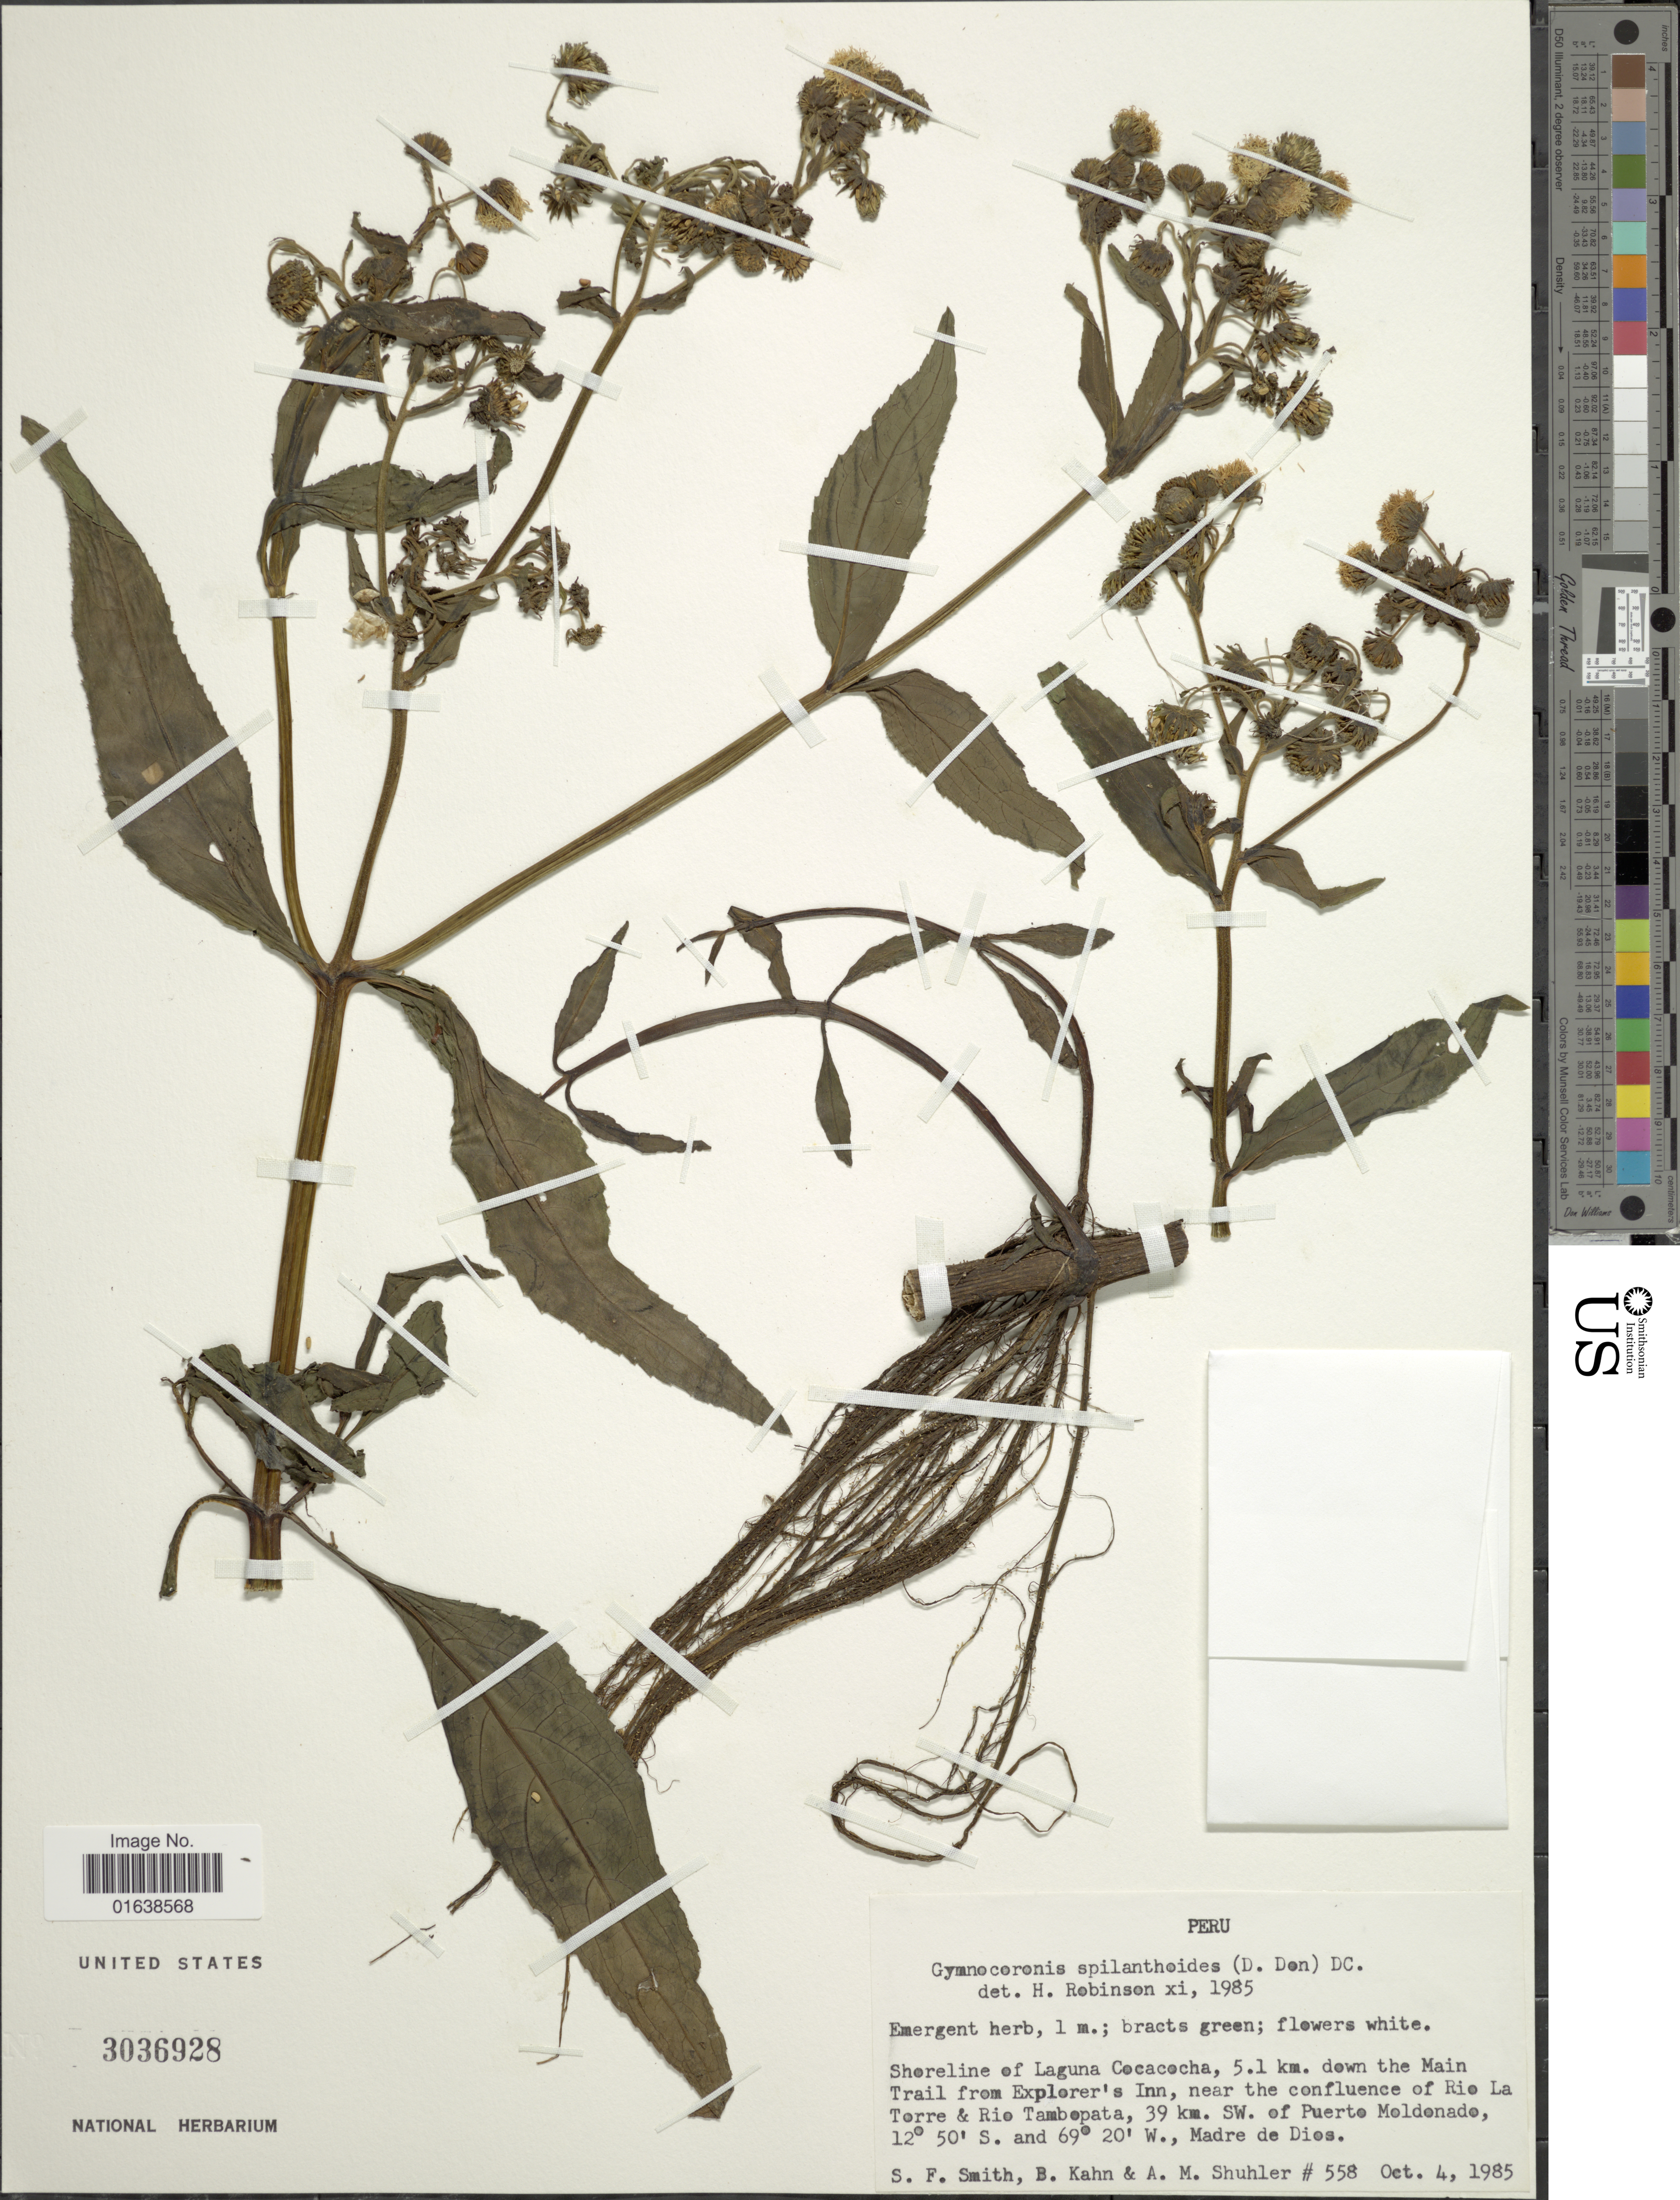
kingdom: Plantae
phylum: Tracheophyta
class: Magnoliopsida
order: Asterales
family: Asteraceae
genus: Gymnocoronis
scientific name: Gymnocoronis spilanthoides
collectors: S.F. Smith, B. Kahn & A. Shuhler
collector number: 558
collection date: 1985-10-04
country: Peru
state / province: Madre de Dios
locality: Peru. Shoreline of Laguna Cocacocha, 5.1 km. down the Main Trail from Explorer's Inn, near the confluence of Rio La Torre & Rio Tambopata, 39 km. SW. of Puerto Moldonado. Madre de Dios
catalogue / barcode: US 3036928